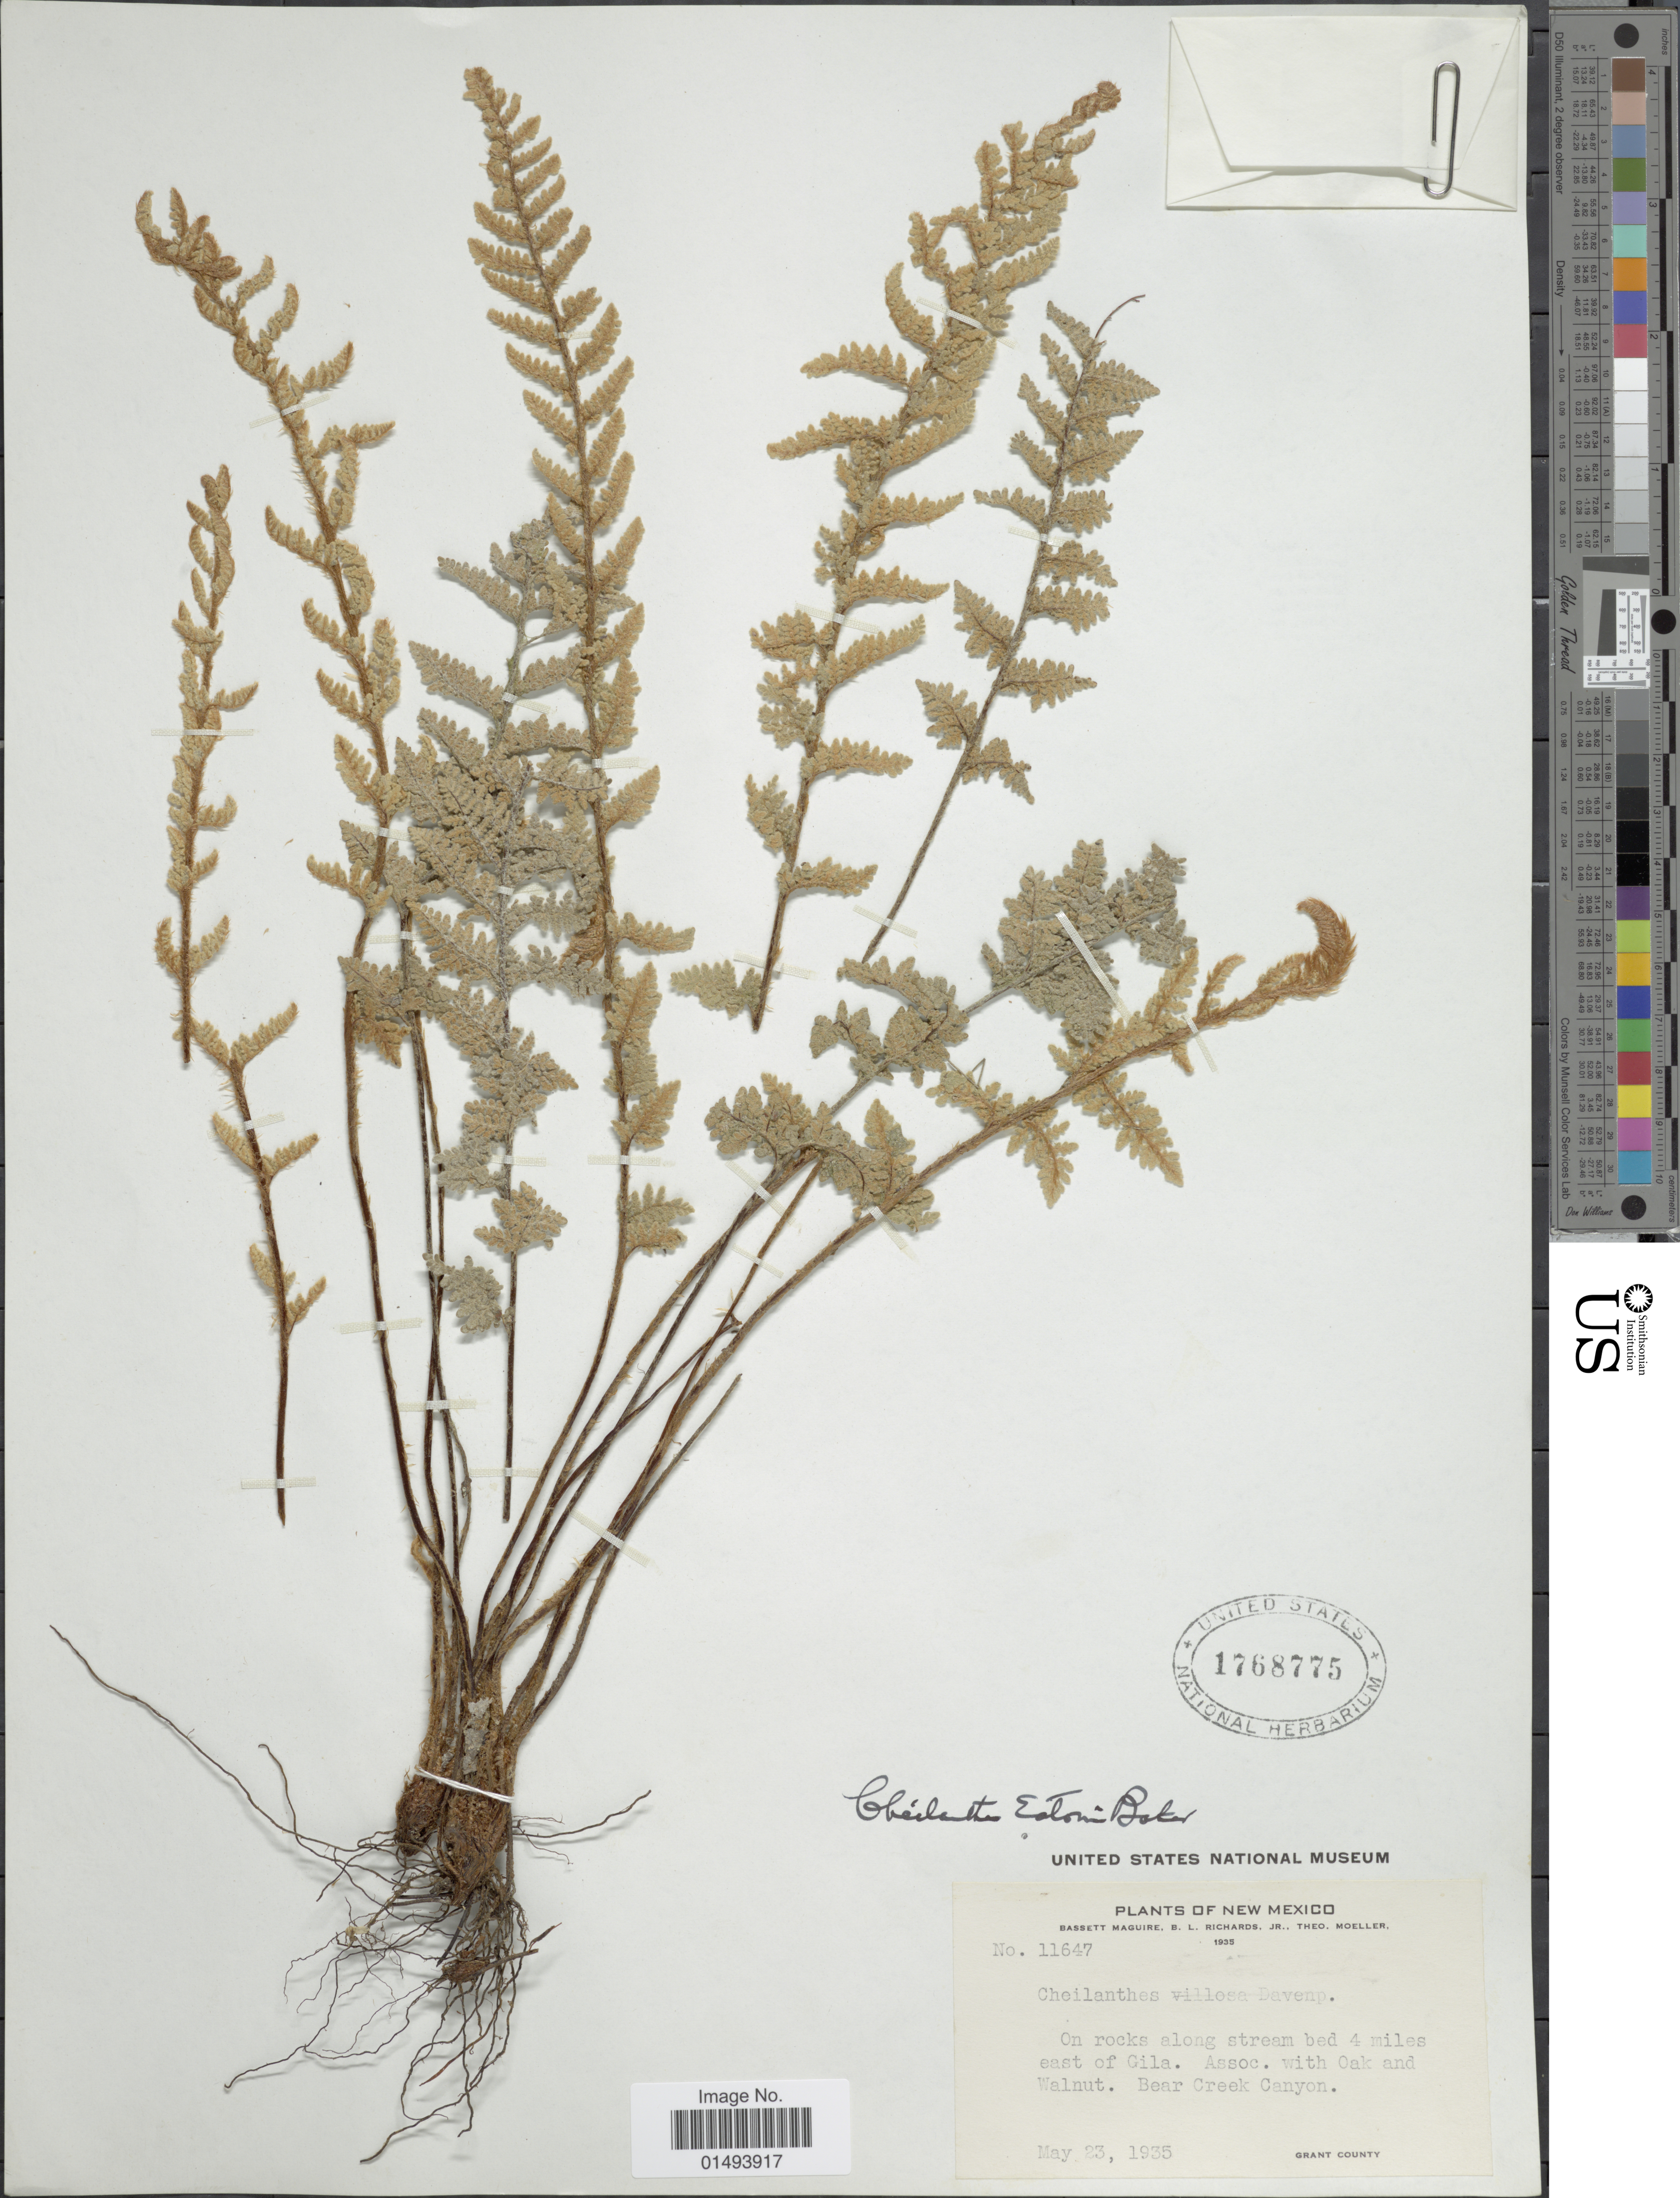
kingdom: Plantae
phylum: Tracheophyta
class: Polypodiopsida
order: Polypodiales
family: Pteridaceae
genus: Myriopteris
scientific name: Myriopteris rufa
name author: Fée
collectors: B. Maguire, B. Richards & T. Moeller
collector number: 11647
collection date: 1935-05-23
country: United States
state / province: New Mexico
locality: Plants of New Mexico, On rocks along stream bed 4 miles east of Gila. Assoc. with Oak and Walnut. Bear Creek Canyon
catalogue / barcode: US 1768775